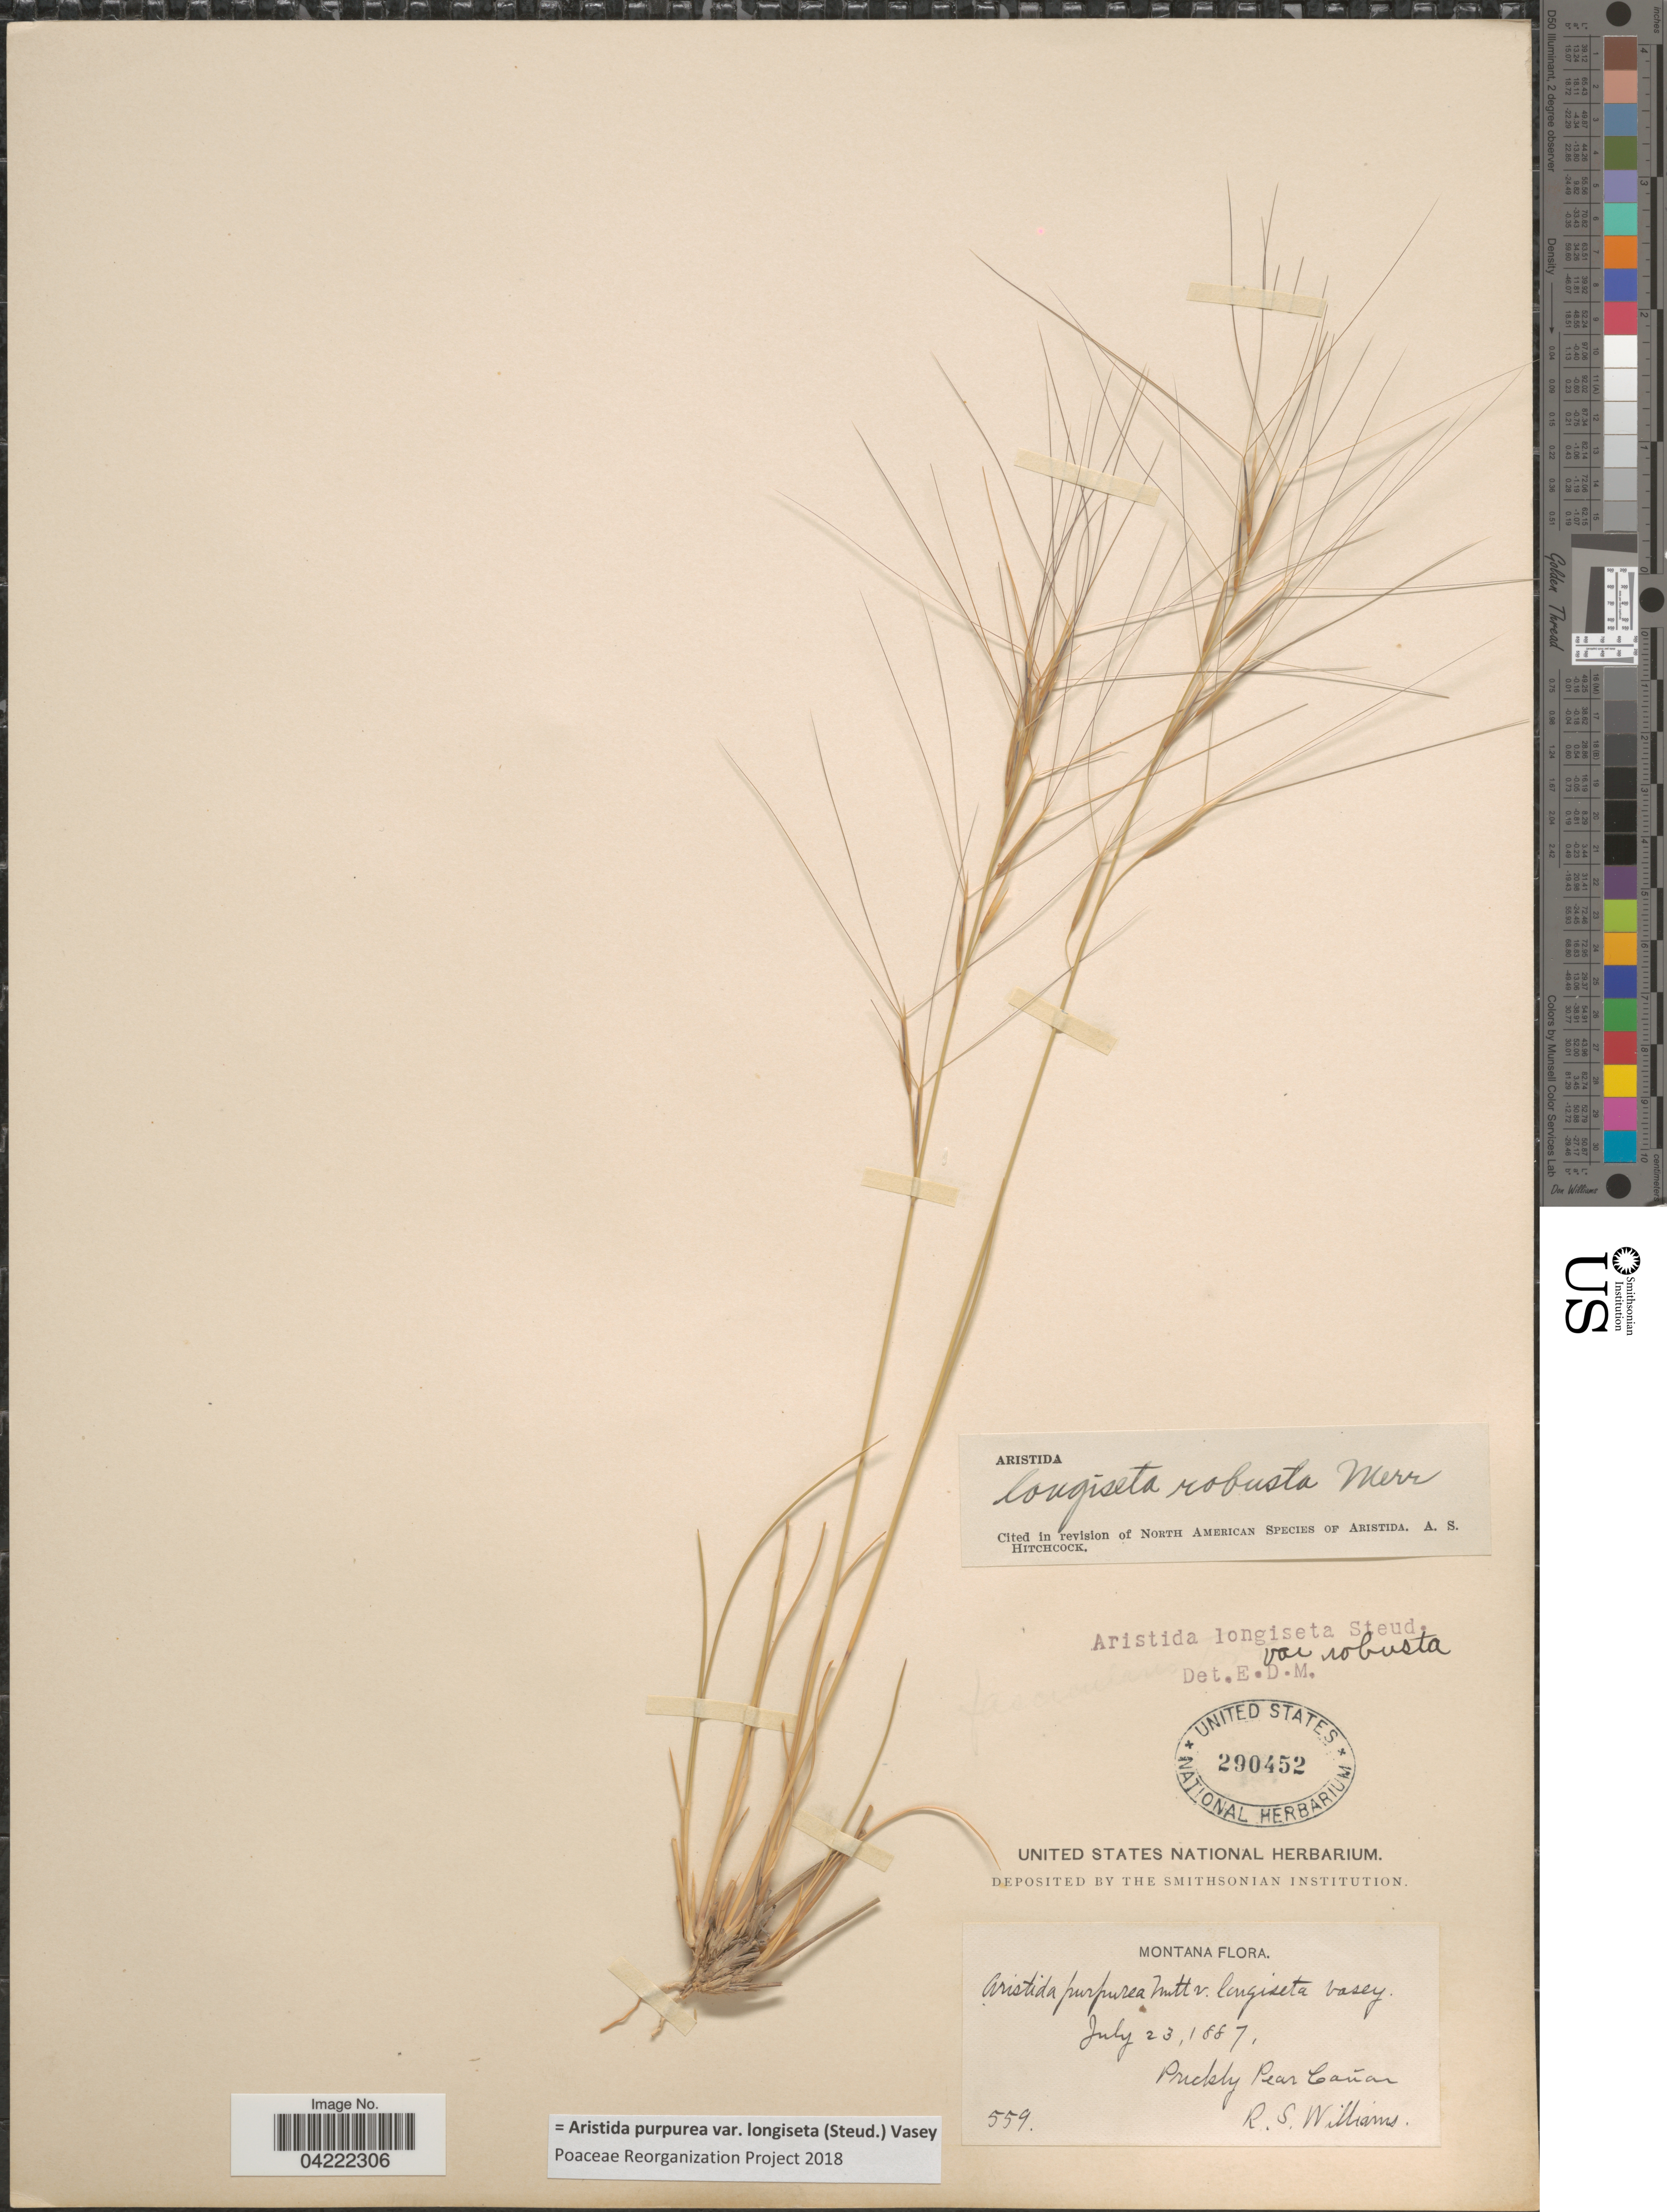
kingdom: Plantae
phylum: Tracheophyta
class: Liliopsida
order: Poales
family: Poaceae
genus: Aristida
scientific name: Aristida purpurea var. longiseta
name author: (Steud.) Vasey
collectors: R. S. Williams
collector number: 559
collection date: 1887-07-23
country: United States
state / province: Montana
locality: Prickly Pear Cañon.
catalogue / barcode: US 290452